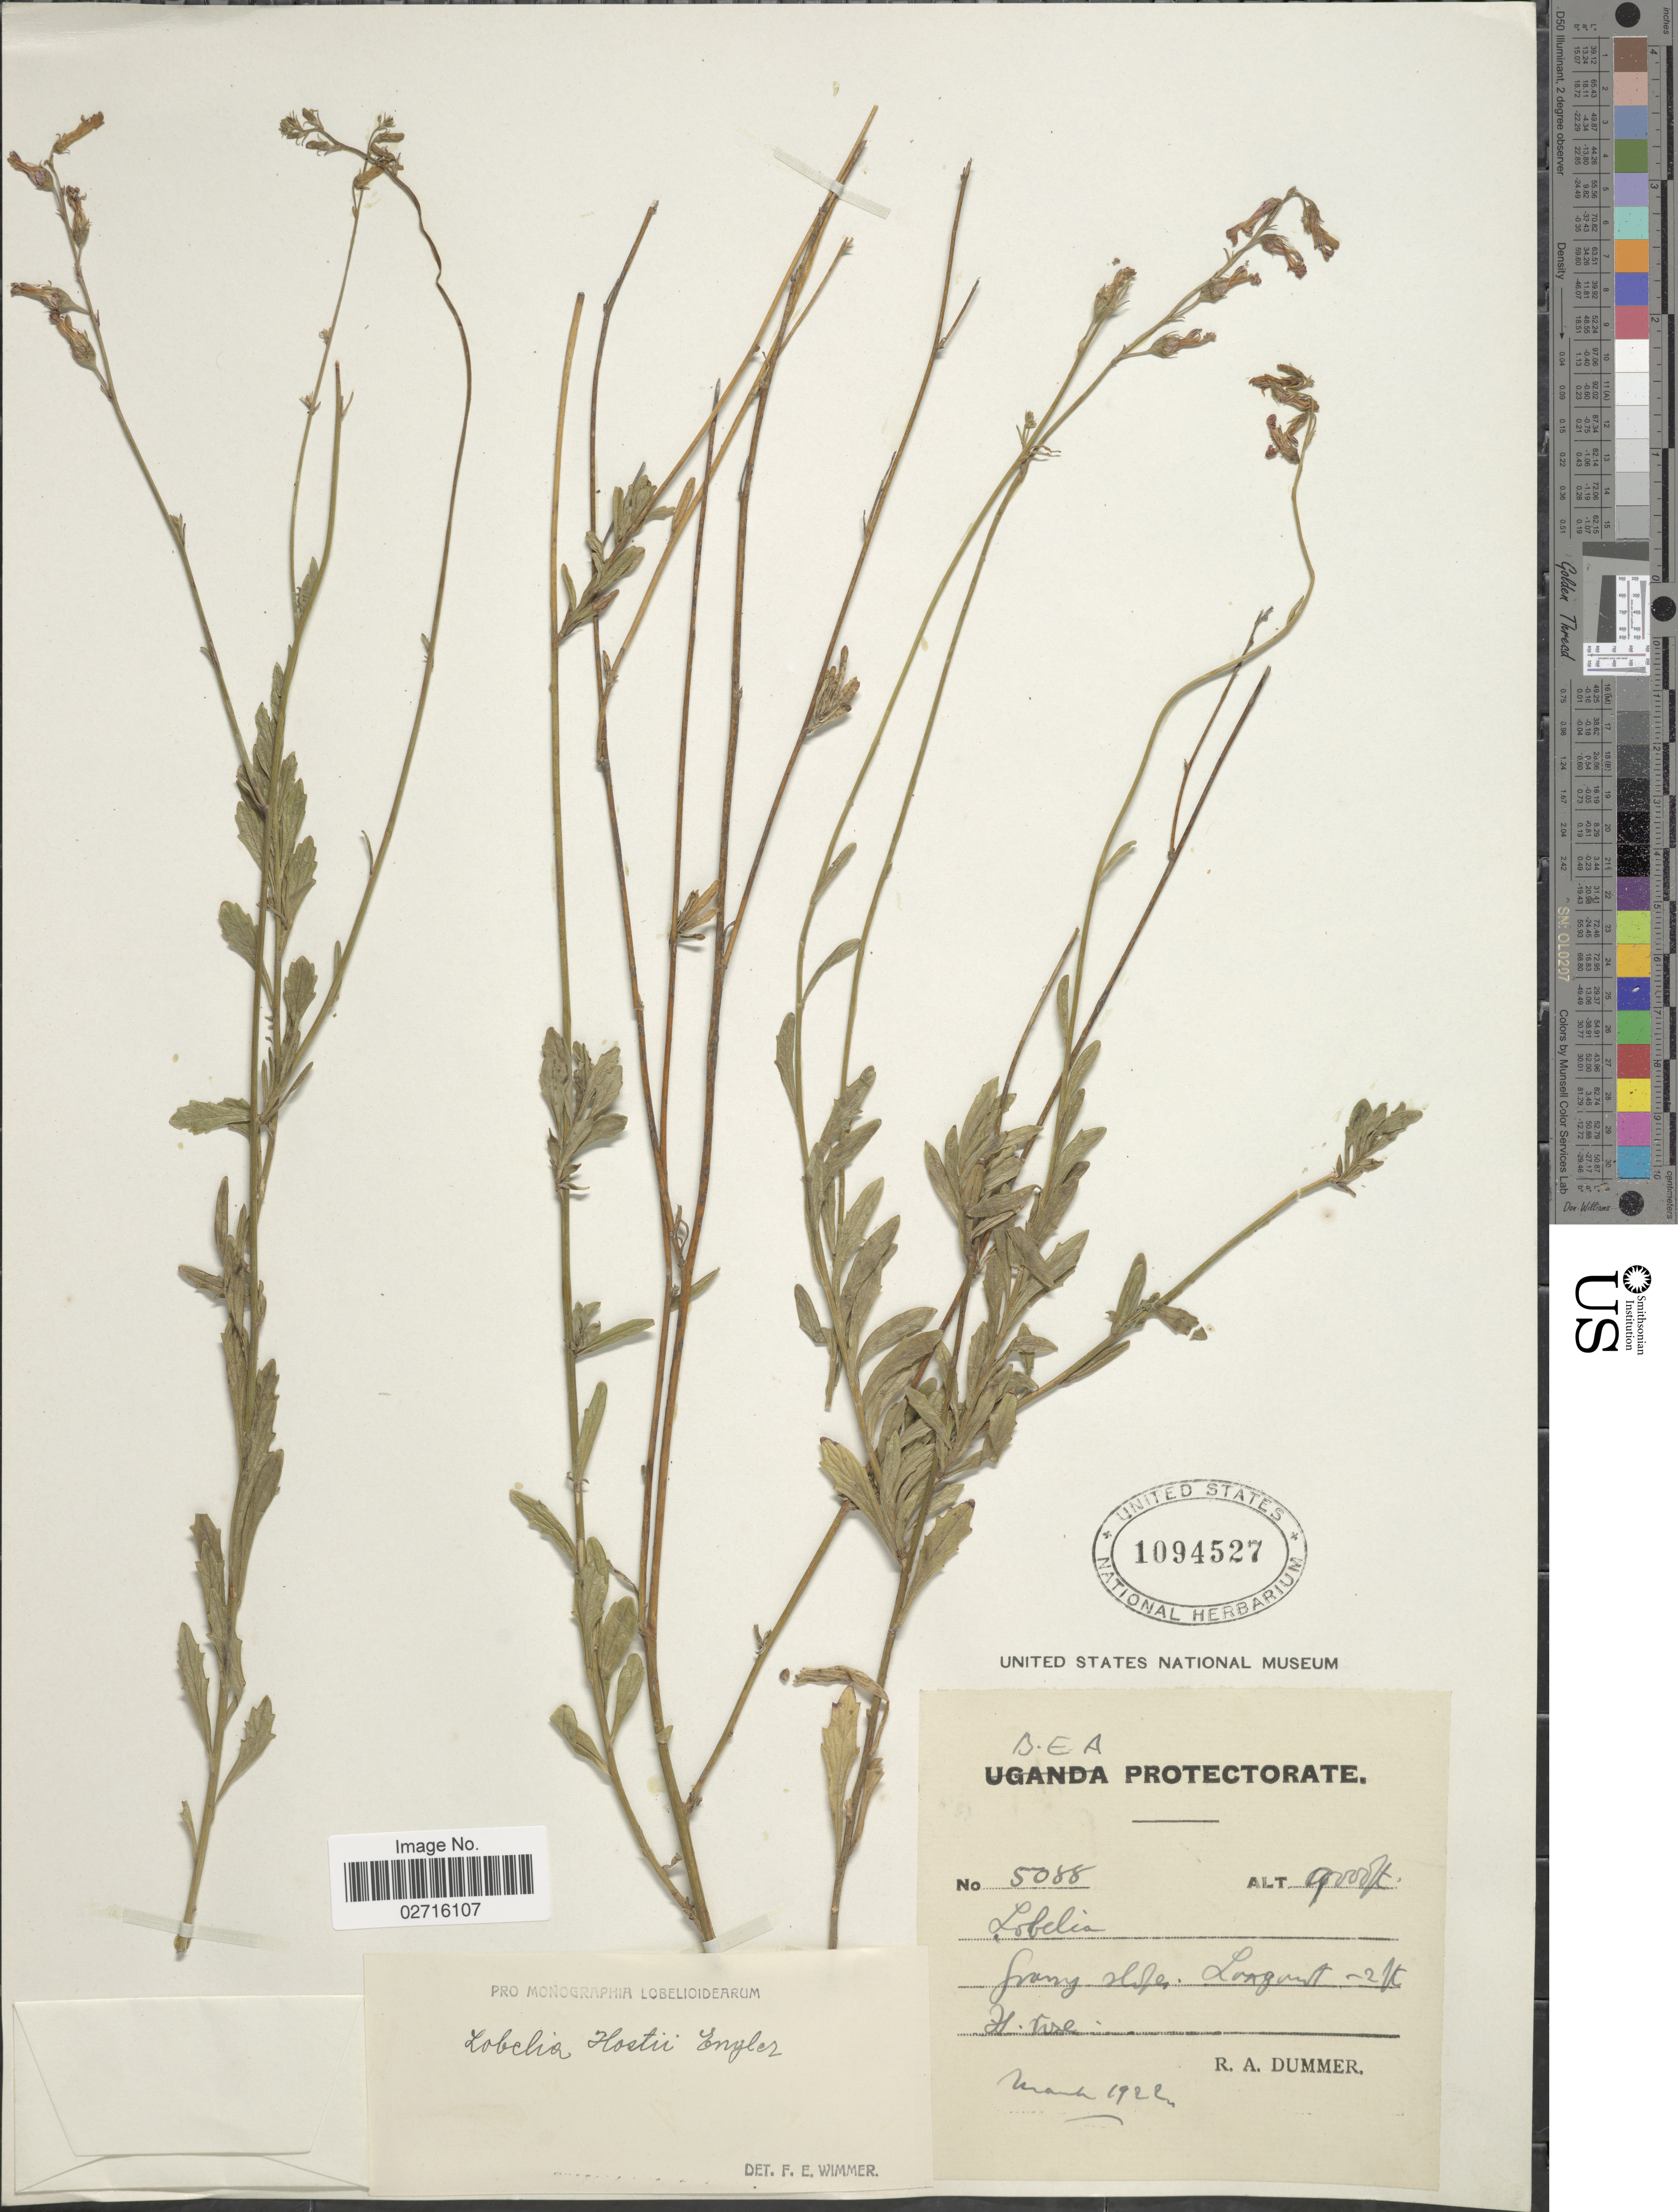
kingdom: Plantae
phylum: Tracheophyta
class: Magnoliopsida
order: Asterales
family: Campanulaceae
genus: Lobelia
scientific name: Lobelia holstii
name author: Engl.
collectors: R. Dümmer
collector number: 5088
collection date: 1922-03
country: Kenya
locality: B.E.A. Protectorate, Grassy slopes, Longout [interpreted]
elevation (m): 2743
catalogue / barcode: US 1094527